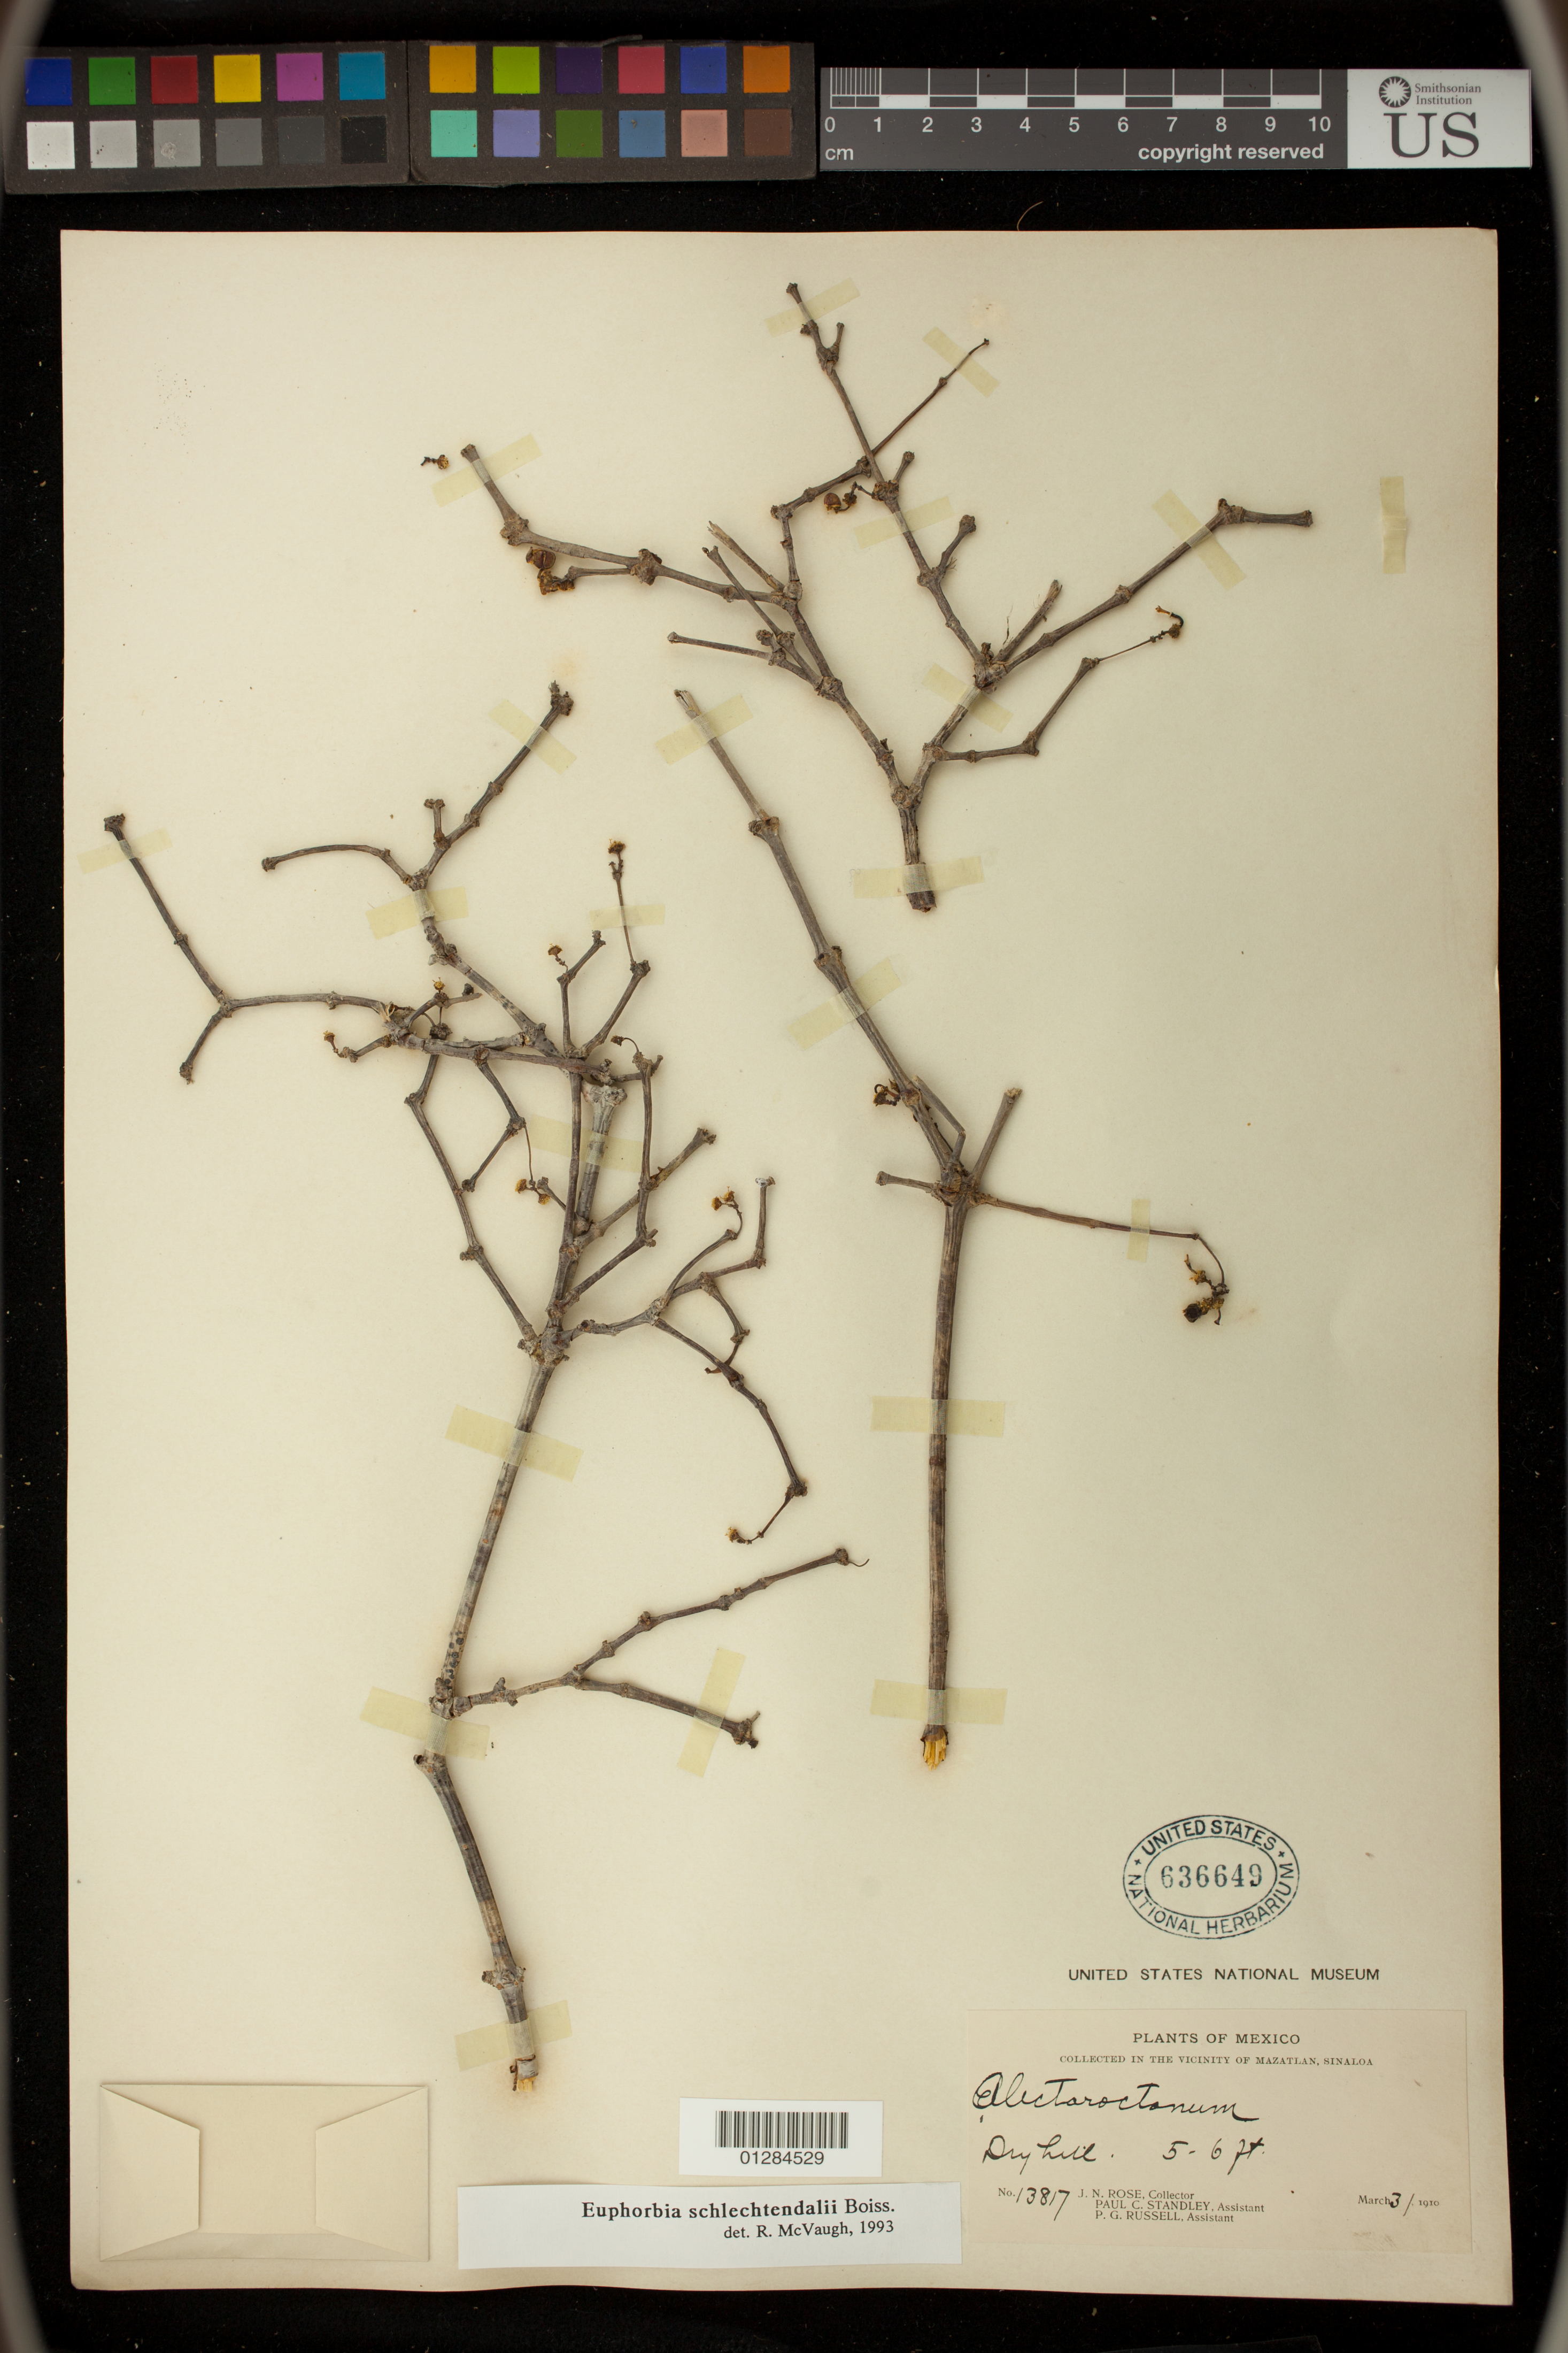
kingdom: Plantae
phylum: Tracheophyta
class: Magnoliopsida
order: Malpighiales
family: Euphorbiaceae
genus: Euphorbia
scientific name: Euphorbia schlechtendalii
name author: Boiss.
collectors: J. N. Rose, Standley, Paul Carpenter, Steyermark, Julian Alfred & P. G. Russell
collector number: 13817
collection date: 1910-03-31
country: Mexico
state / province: Sinaloa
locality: Vicinity of Mazatlan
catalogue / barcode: US 636649